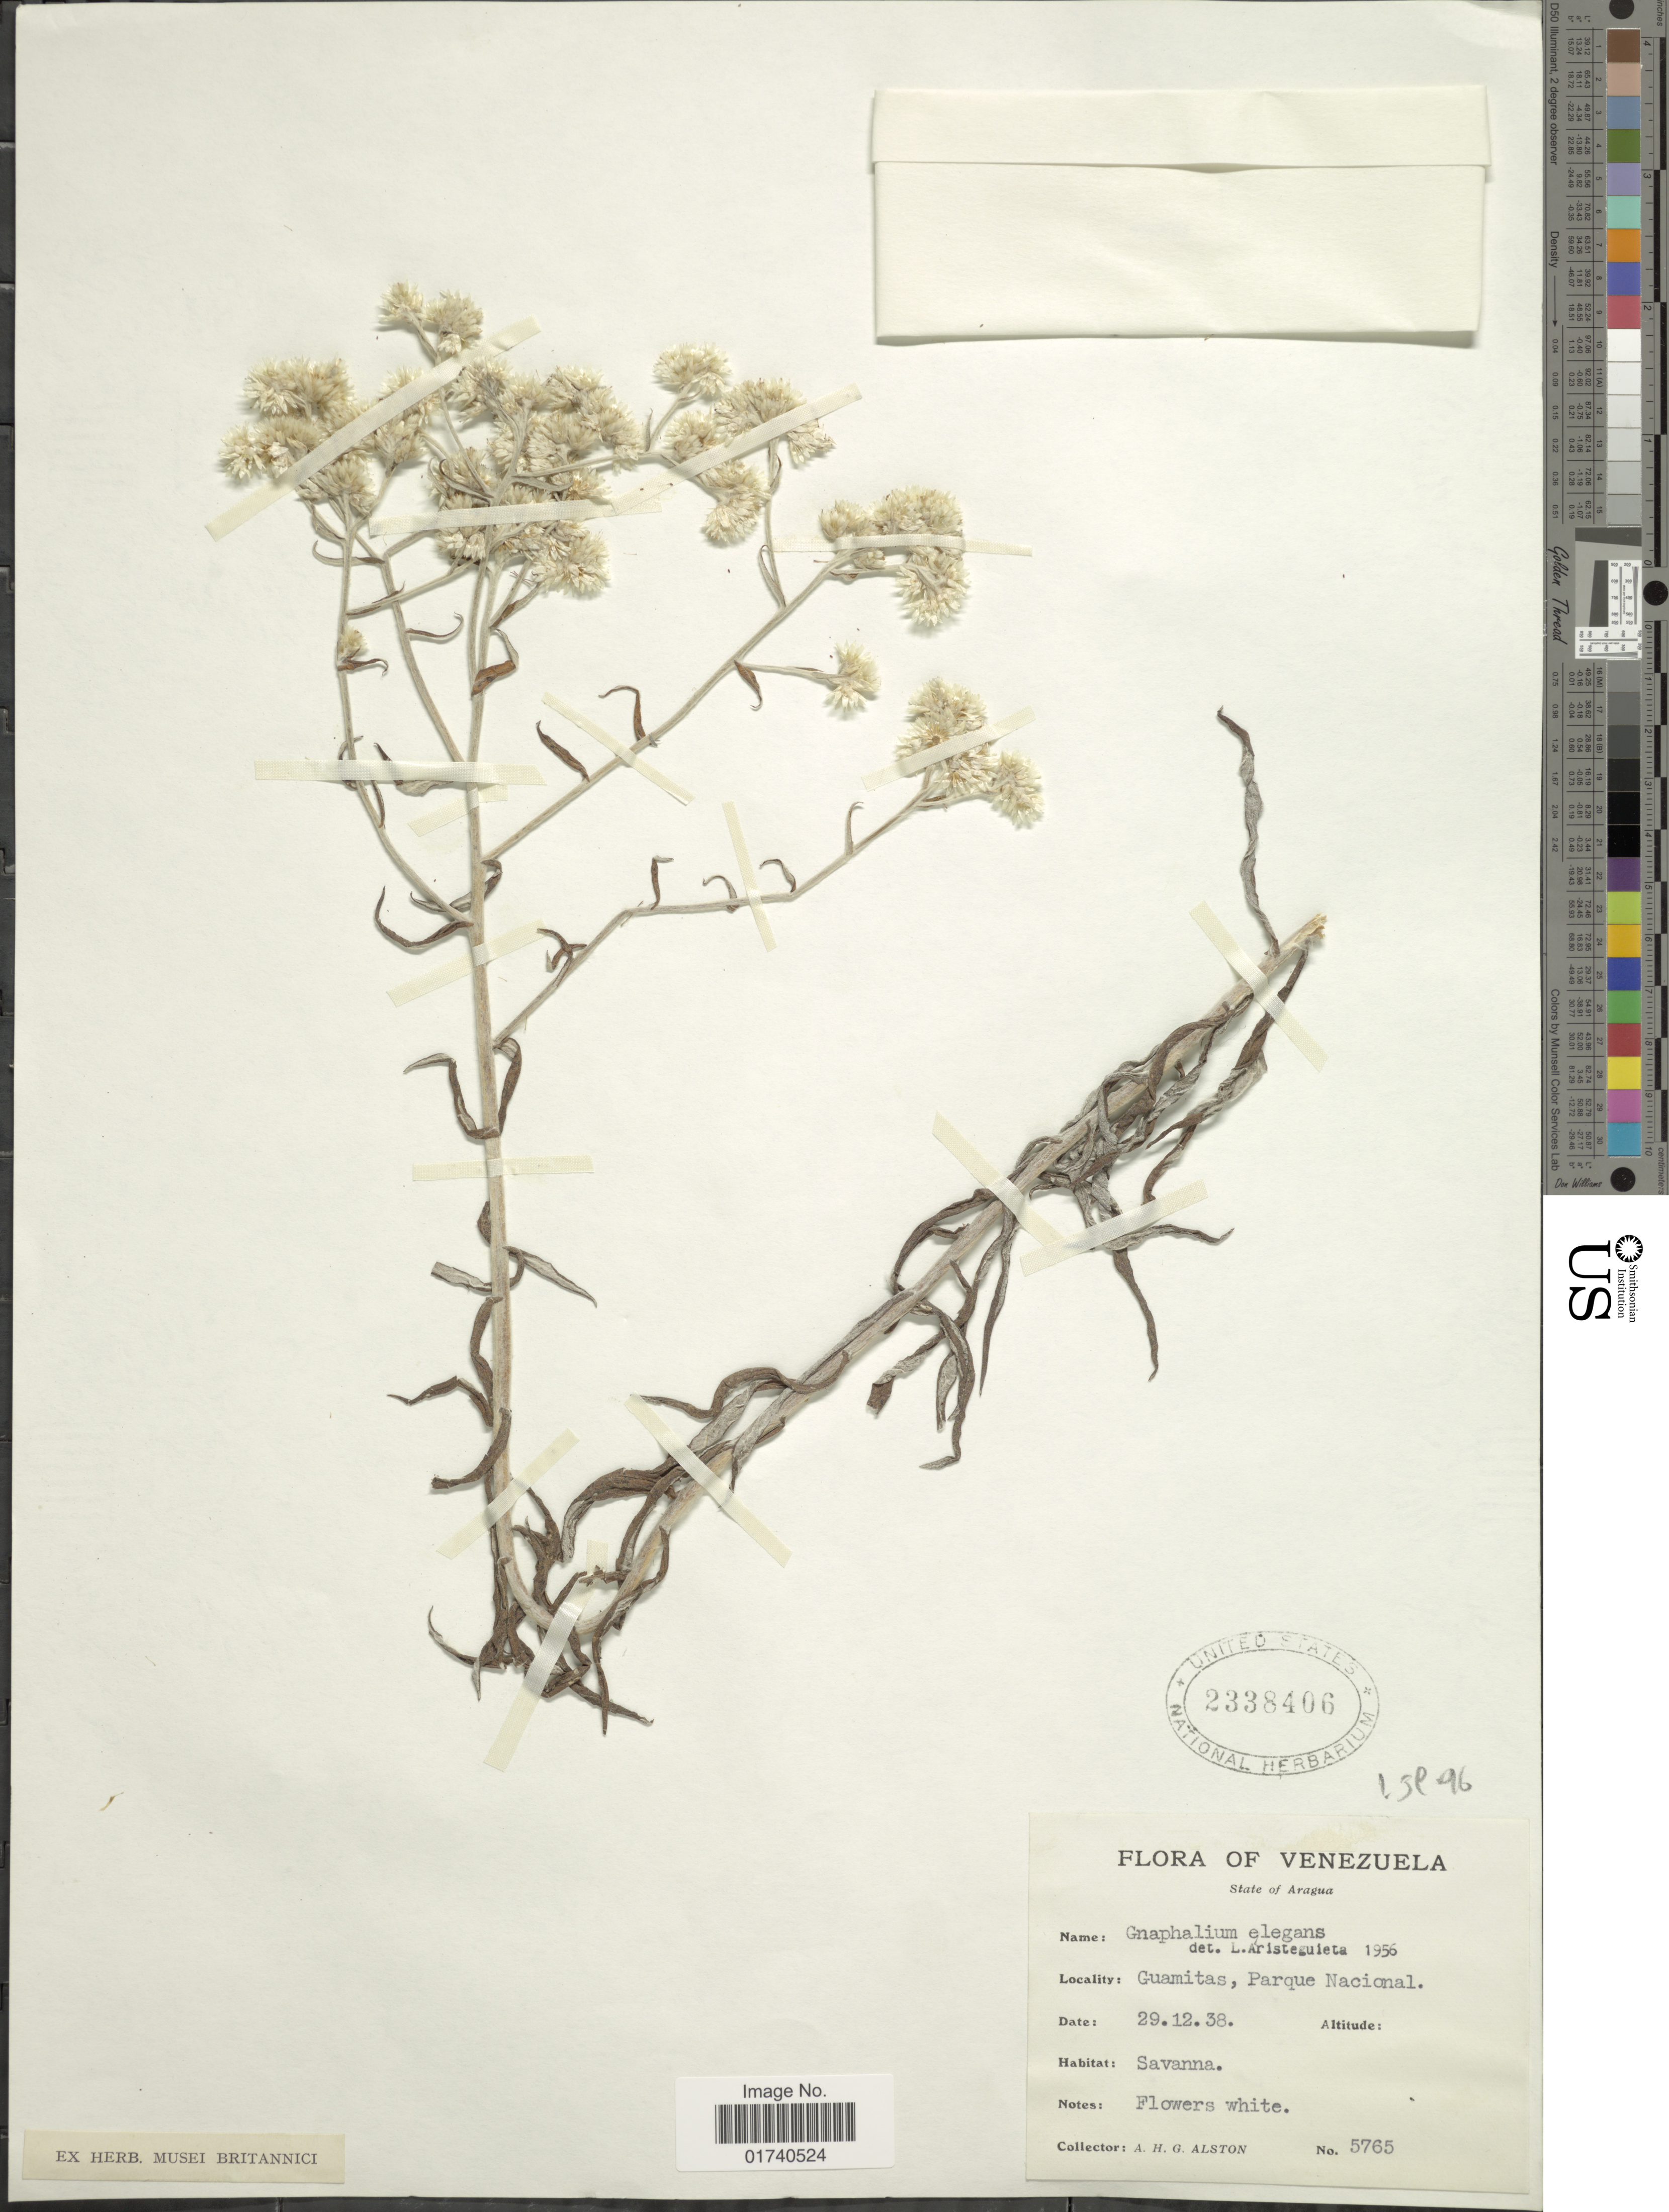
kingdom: Plantae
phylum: Tracheophyta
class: Magnoliopsida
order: Asterales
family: Asteraceae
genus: Pseudognaphalium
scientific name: Pseudognaphalium elegans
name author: (Kunth) Kartesz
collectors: A. H. Alston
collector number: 5765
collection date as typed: Transcribed d/m/y: 29/12/38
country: Venezuela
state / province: Aragua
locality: State of Aragua. Guamitas, Parque Nacional.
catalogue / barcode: US 2338406